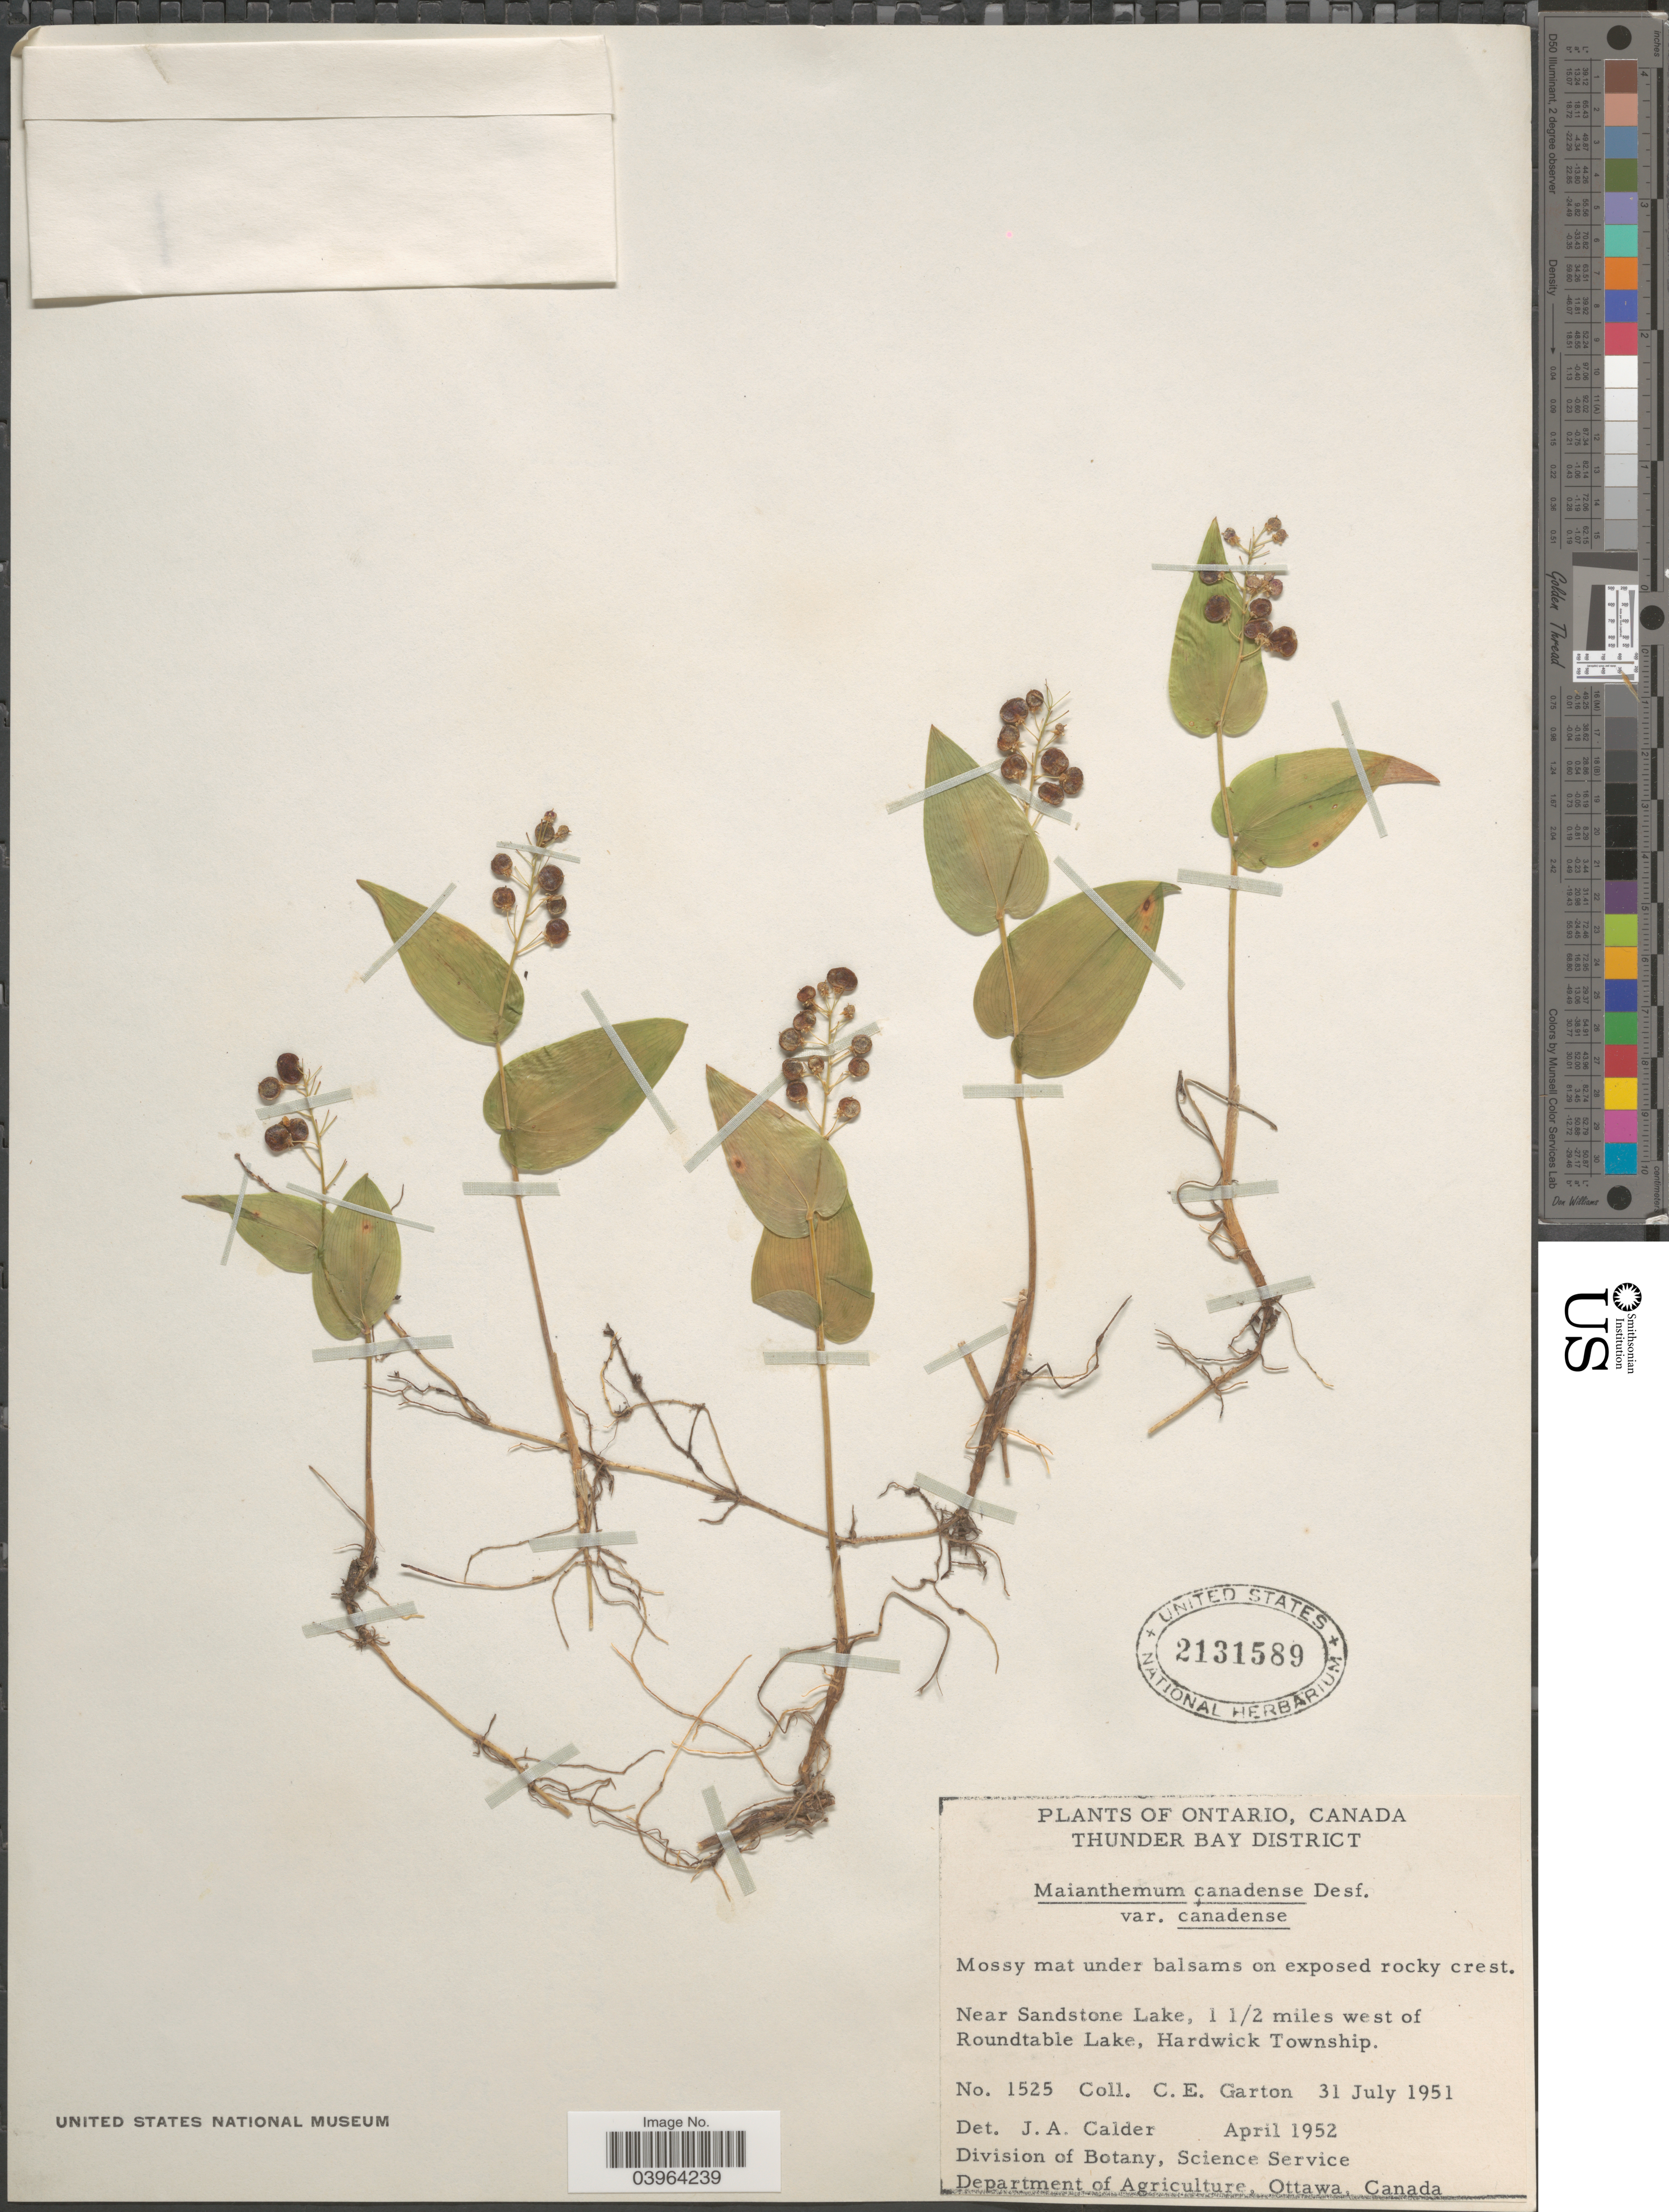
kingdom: Plantae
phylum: Tracheophyta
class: Liliopsida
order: Asparagales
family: Asparagaceae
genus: Maianthemum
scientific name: Maianthemum canadense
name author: Desf.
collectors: C. E. Garton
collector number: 1525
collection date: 1951-07-31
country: Canada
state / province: Ontario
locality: Thunder Bay District. Near Sandstone Lake, 1 1/2 miles west of Roundtable Lake, Hardwick Township.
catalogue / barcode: US 2131589